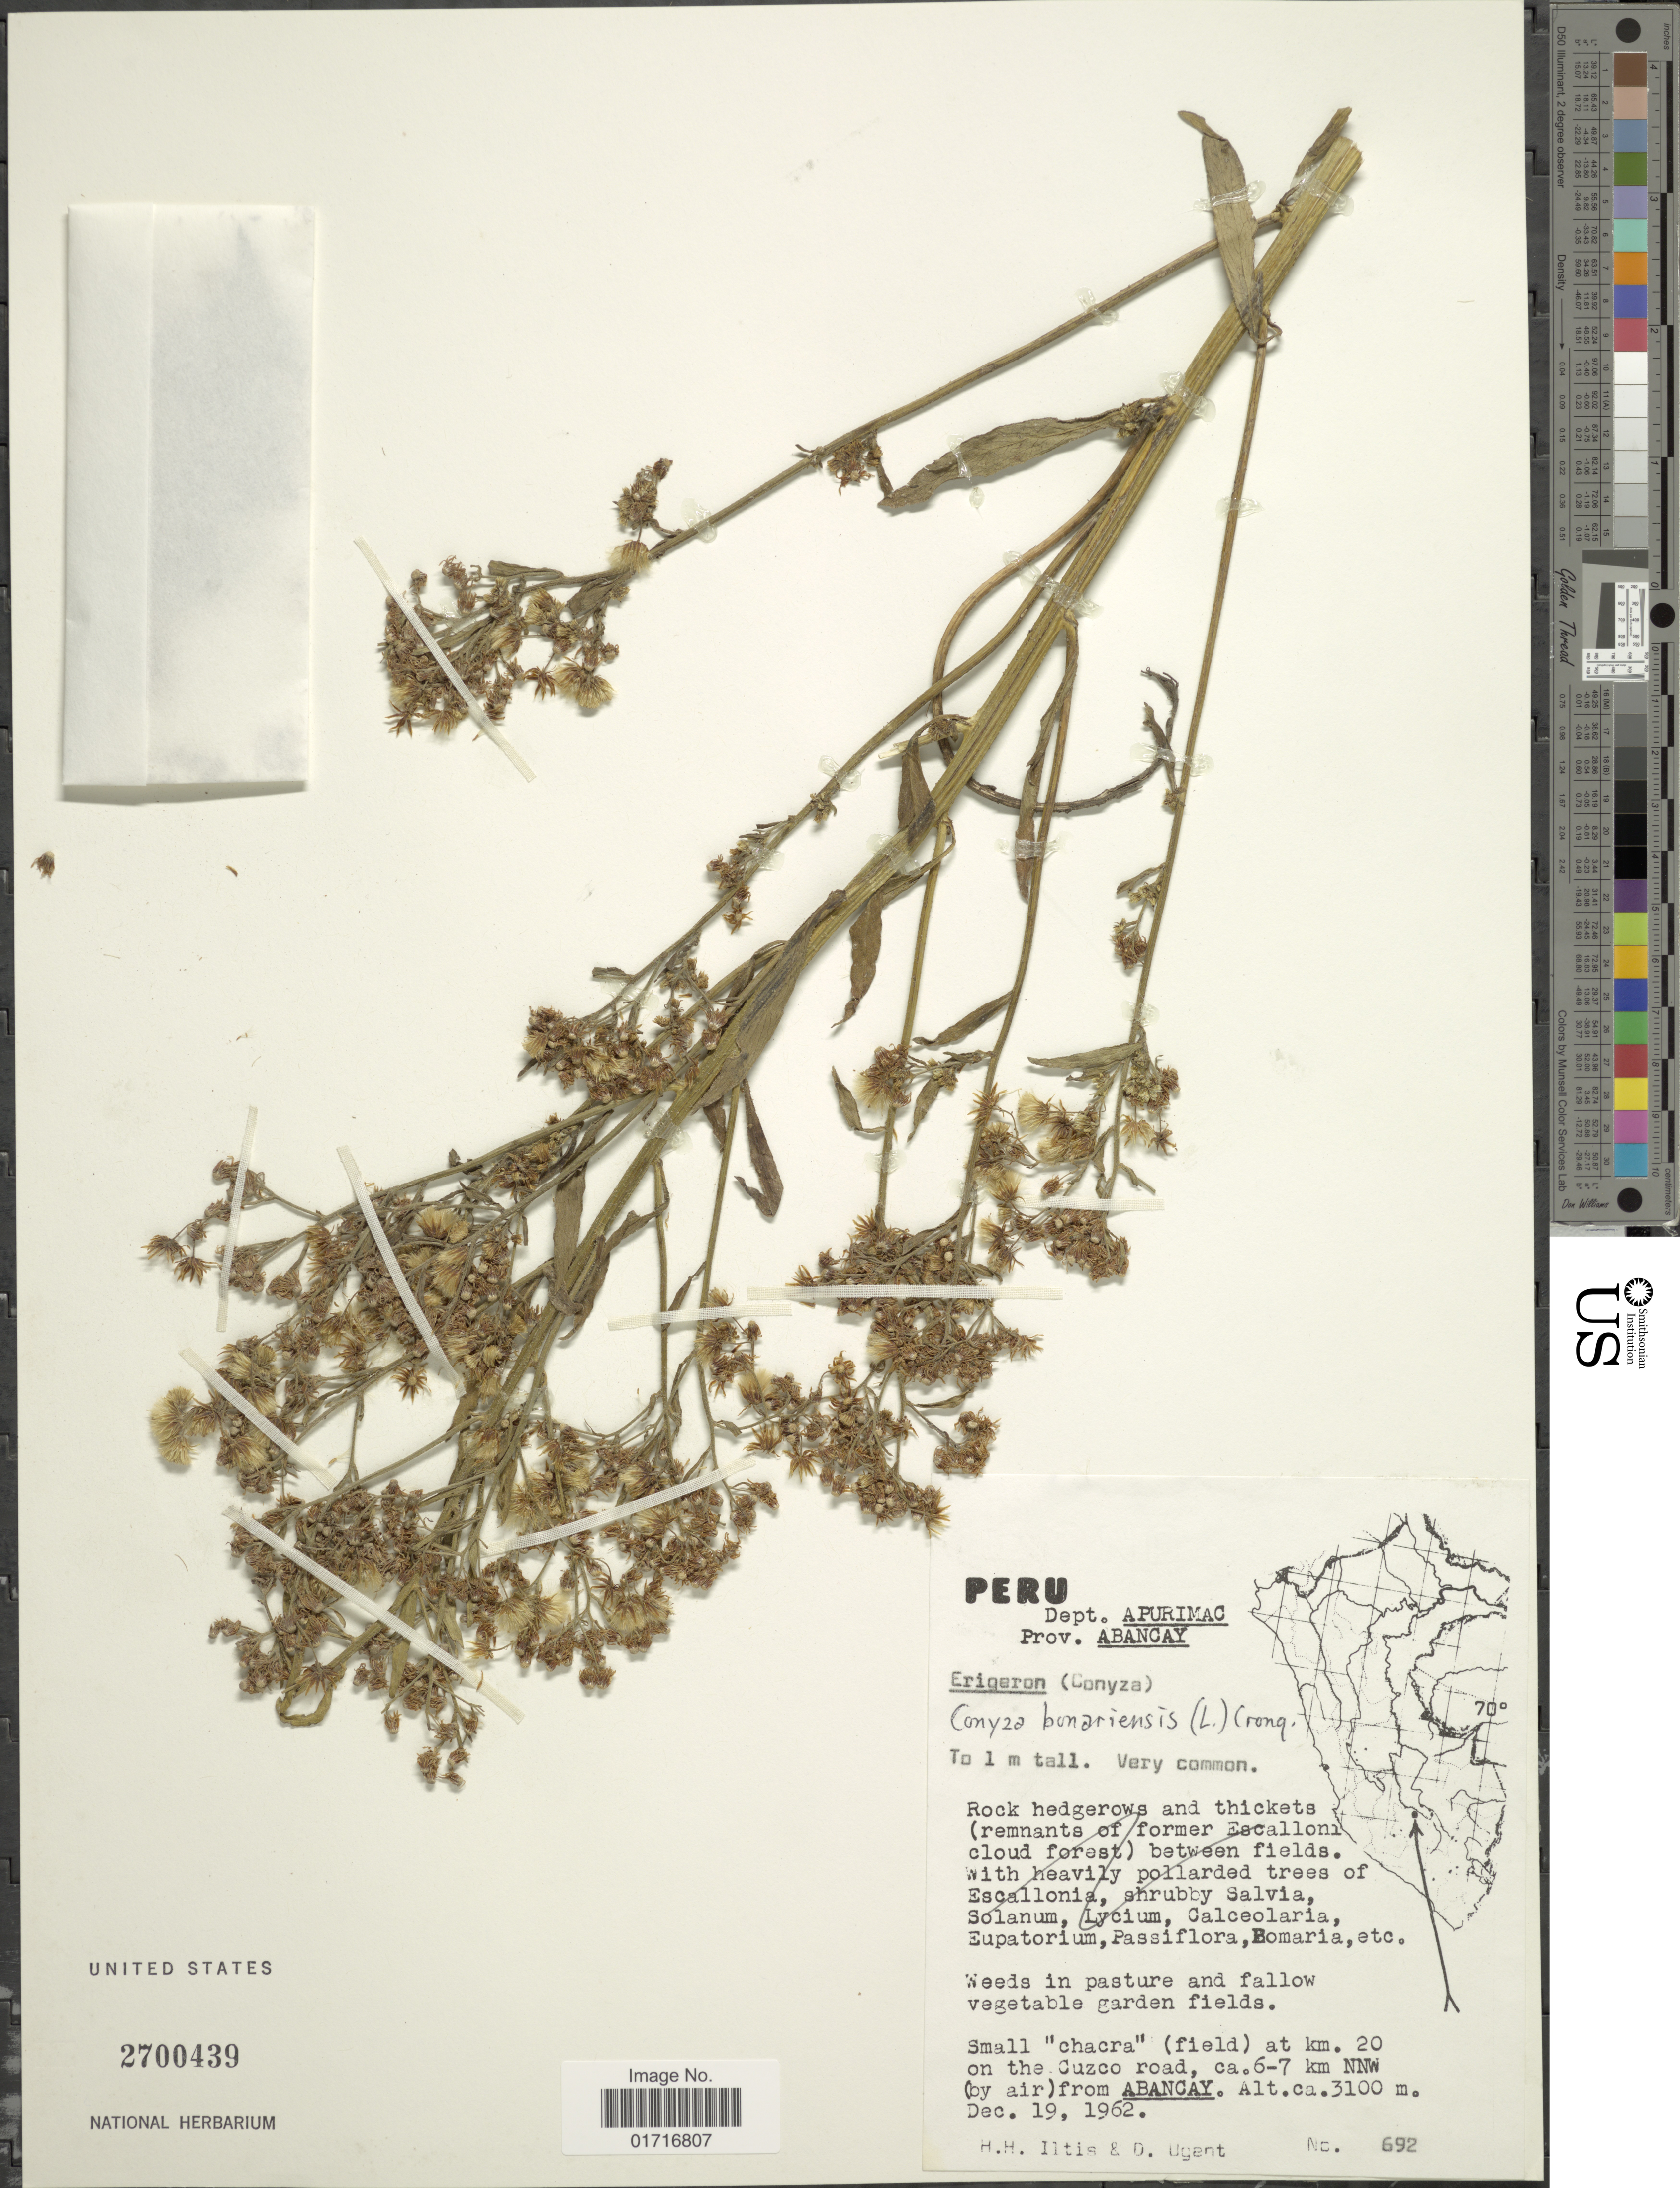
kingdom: Plantae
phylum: Tracheophyta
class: Magnoliopsida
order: Asterales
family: Asteraceae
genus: Conyza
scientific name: Conyza bonariensis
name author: (L.) Cronq.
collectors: H. H. Iltis & D. Ogent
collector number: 692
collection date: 1962-12-19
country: Peru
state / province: Apurímac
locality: Dept. Apurimac, Prov. Abancay., ca. 6-7 km NNW (by air) from Abancay.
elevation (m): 3100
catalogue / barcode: US 2700439